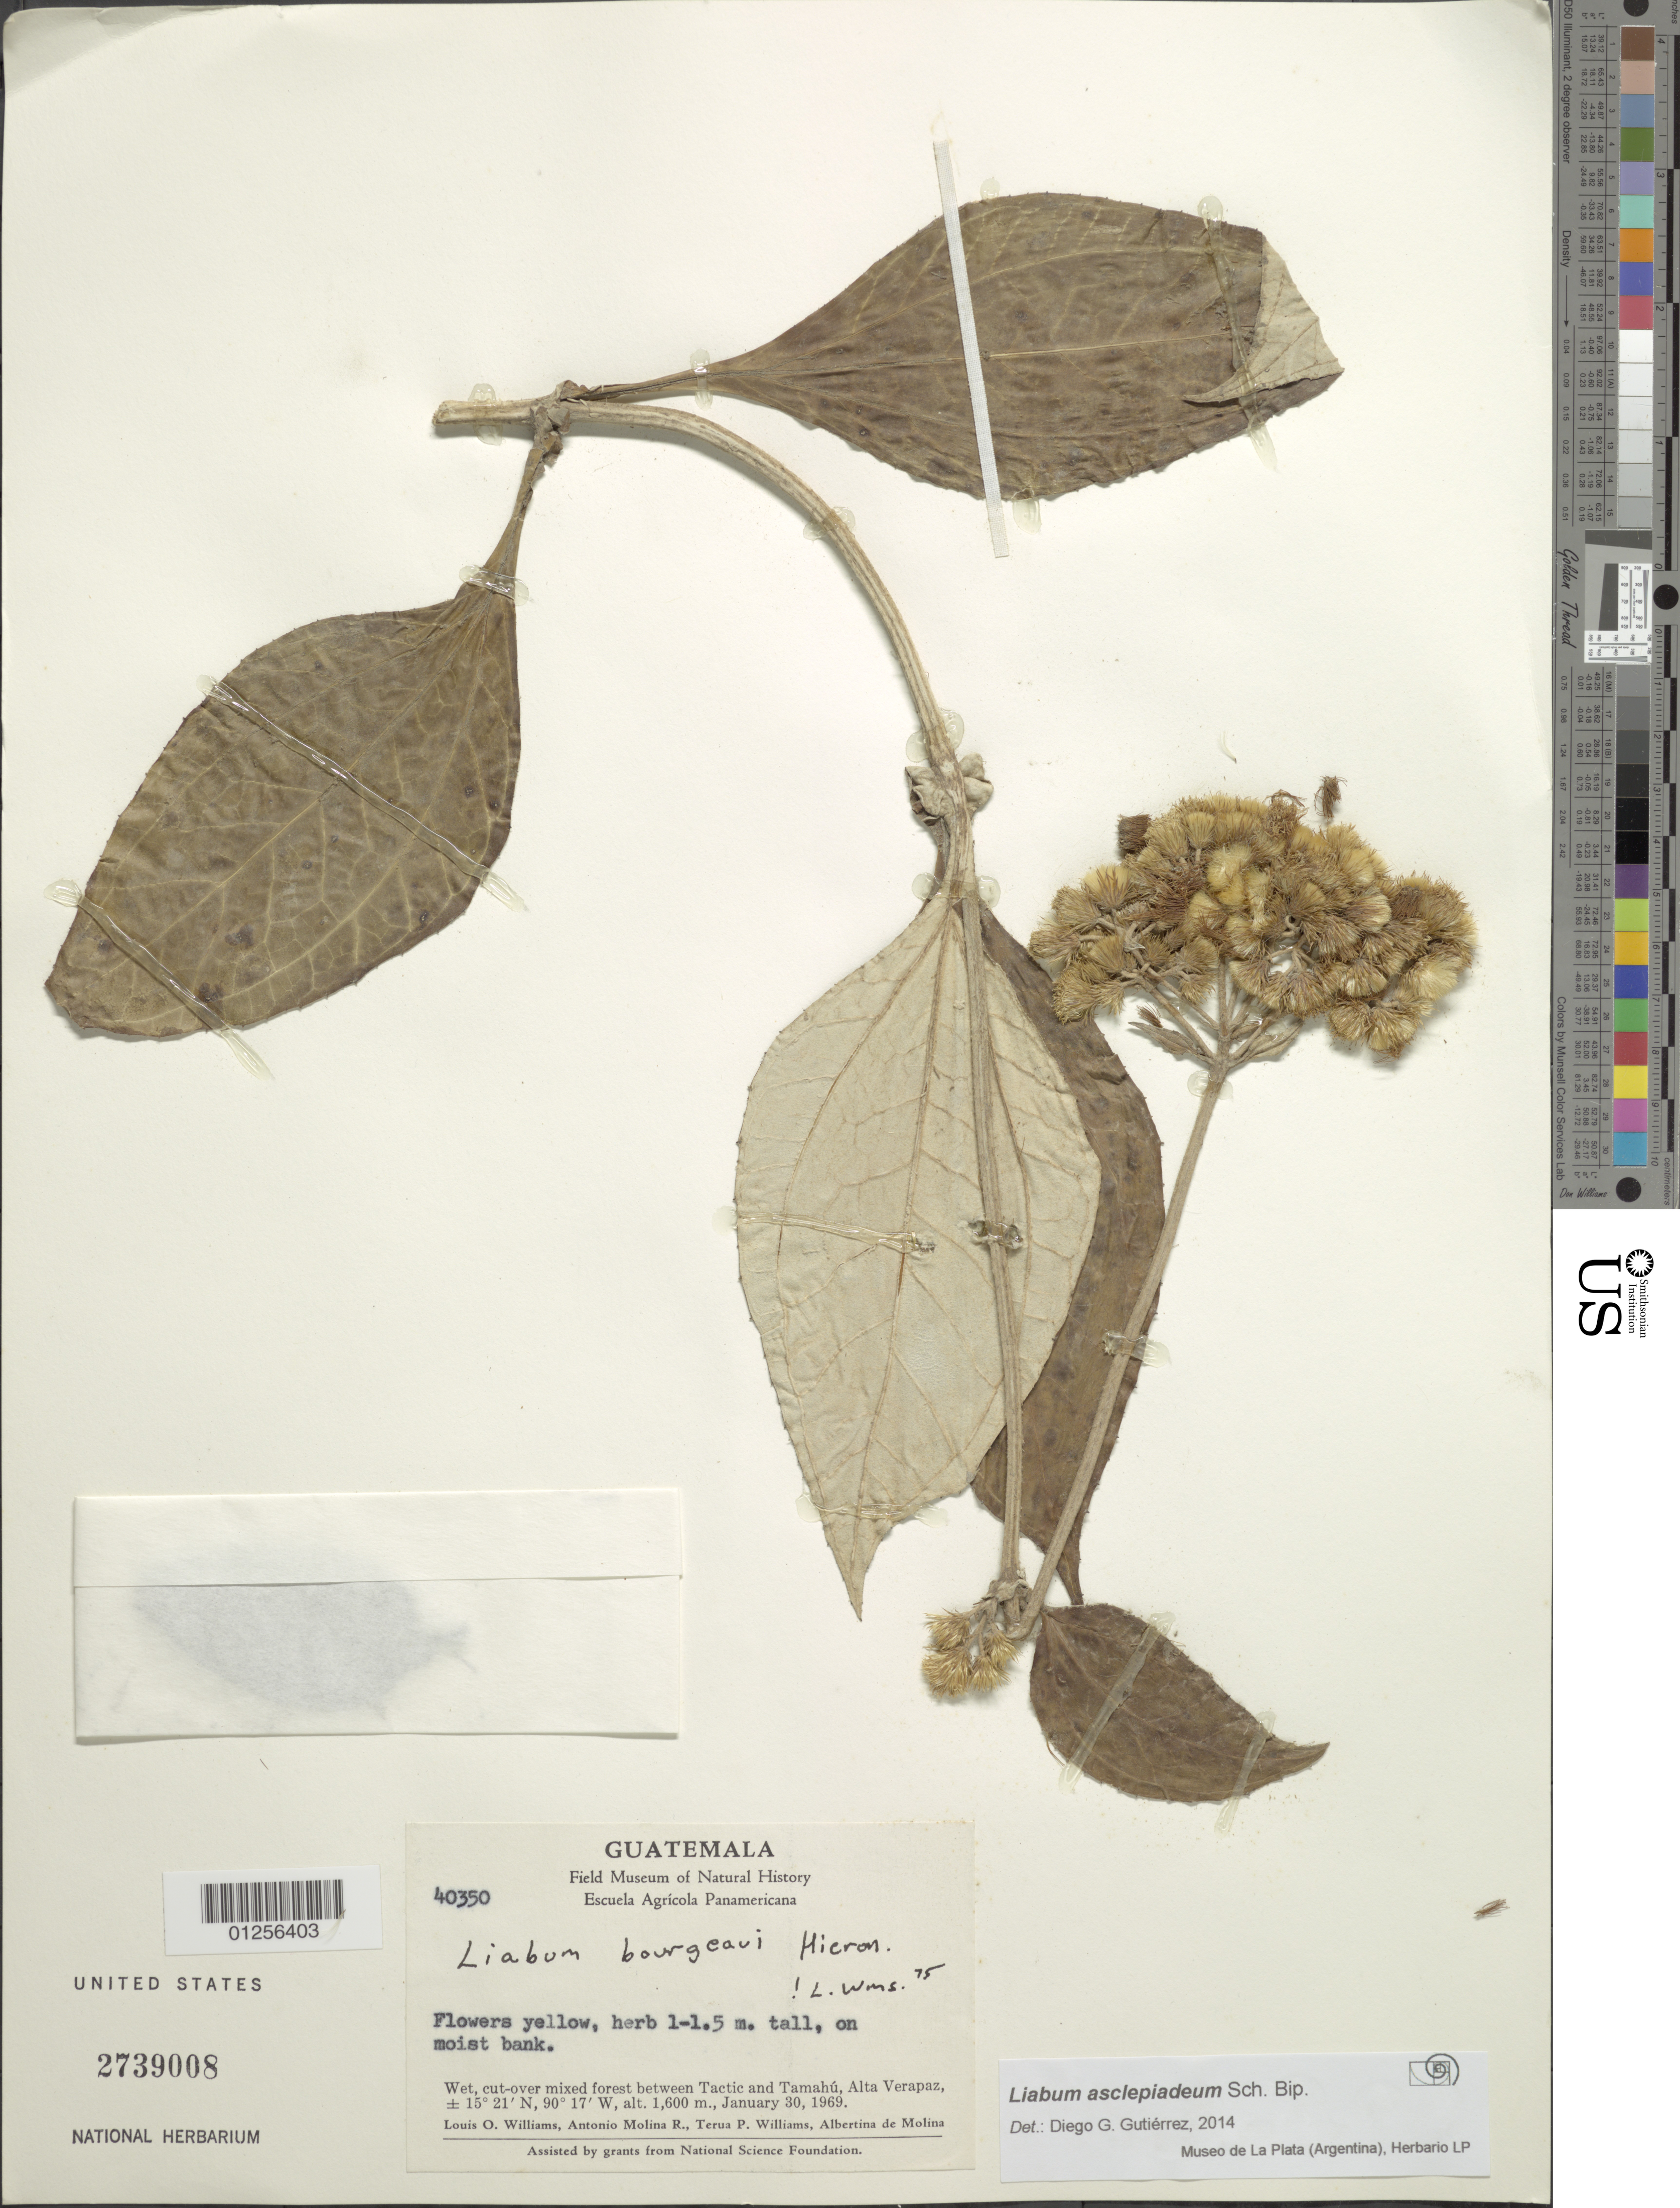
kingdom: Plantae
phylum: Tracheophyta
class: Magnoliopsida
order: Asterales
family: Asteraceae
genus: Liabum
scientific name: Liabum asclepiadeum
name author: Sch. Bip.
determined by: Gutierrez, D. G.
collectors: L. O. Williams, A. Molina R., T. P. Williams & A. Molin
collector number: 40350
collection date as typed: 30 January 1969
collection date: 1969-01-30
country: Guatemala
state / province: Alta Verapaz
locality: Tactic to Tamahu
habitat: Moist bank, wet cut-over mixed forest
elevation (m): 1600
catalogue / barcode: US 2739008